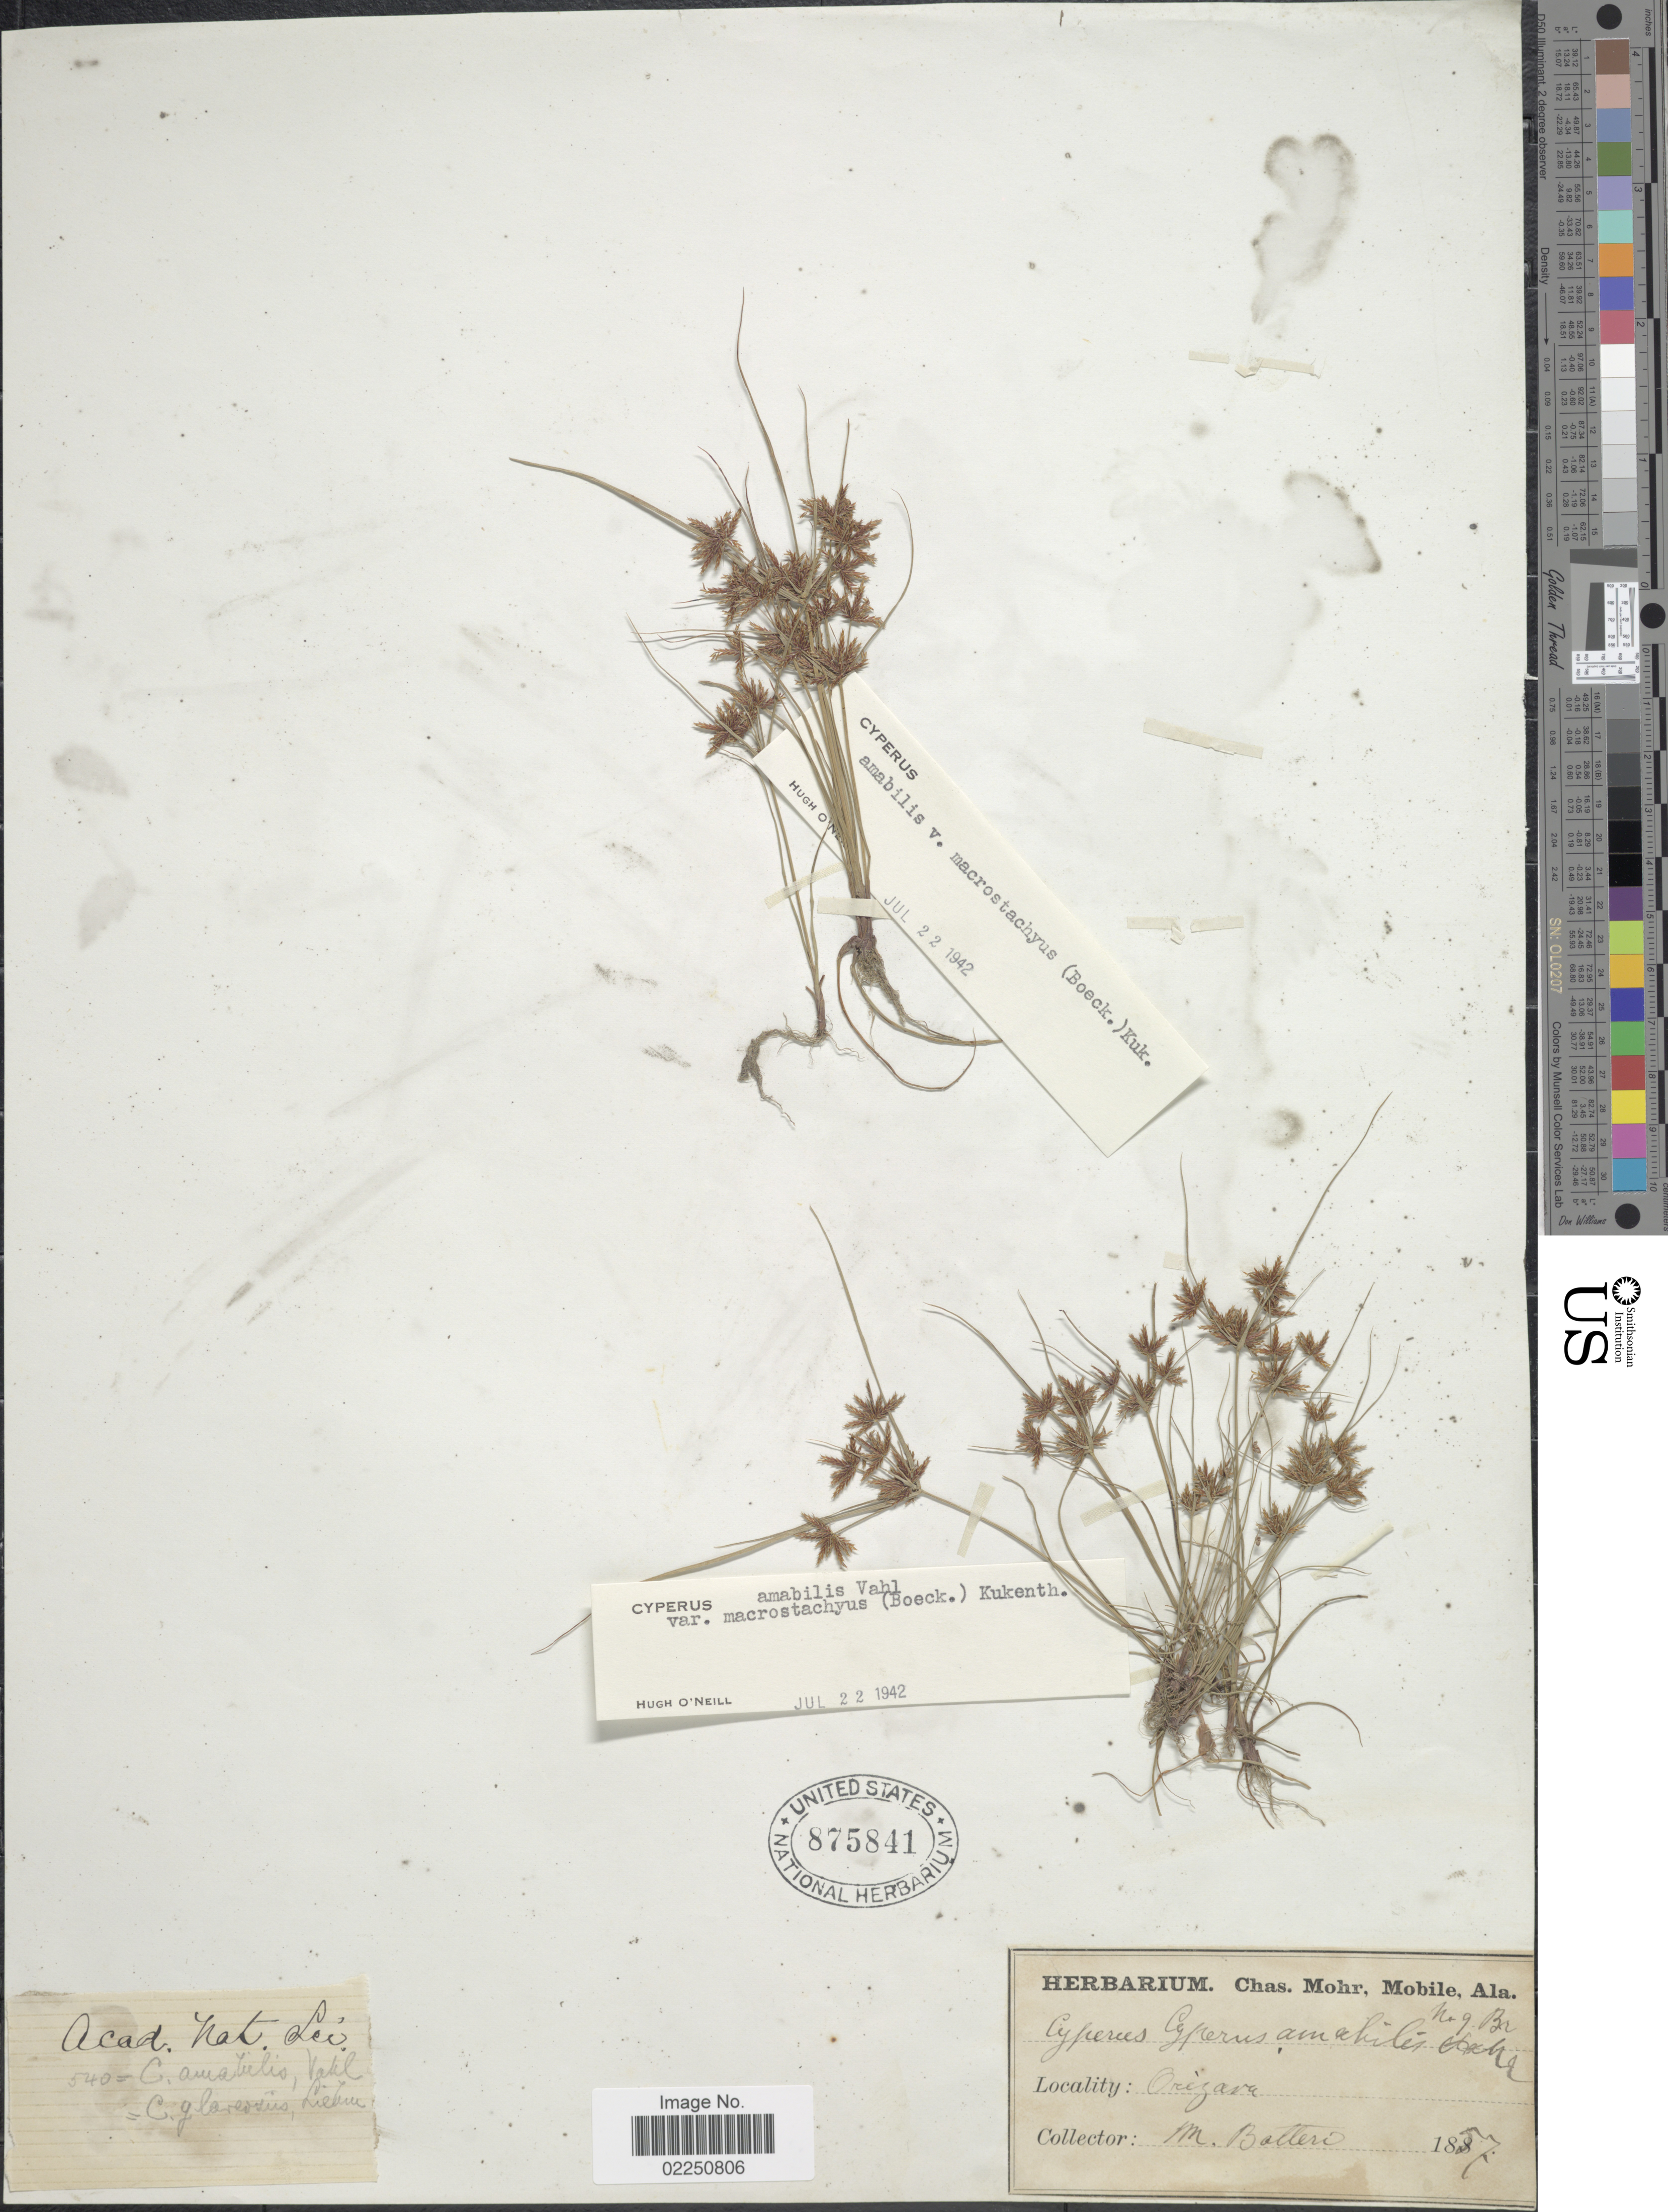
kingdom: Plantae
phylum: Tracheophyta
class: Liliopsida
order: Poales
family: Cyperaceae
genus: Cyperus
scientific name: Cyperus amabilis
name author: Vahl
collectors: M. Botteri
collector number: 9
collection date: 1857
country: Mexico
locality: Orizaba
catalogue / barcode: US 875841